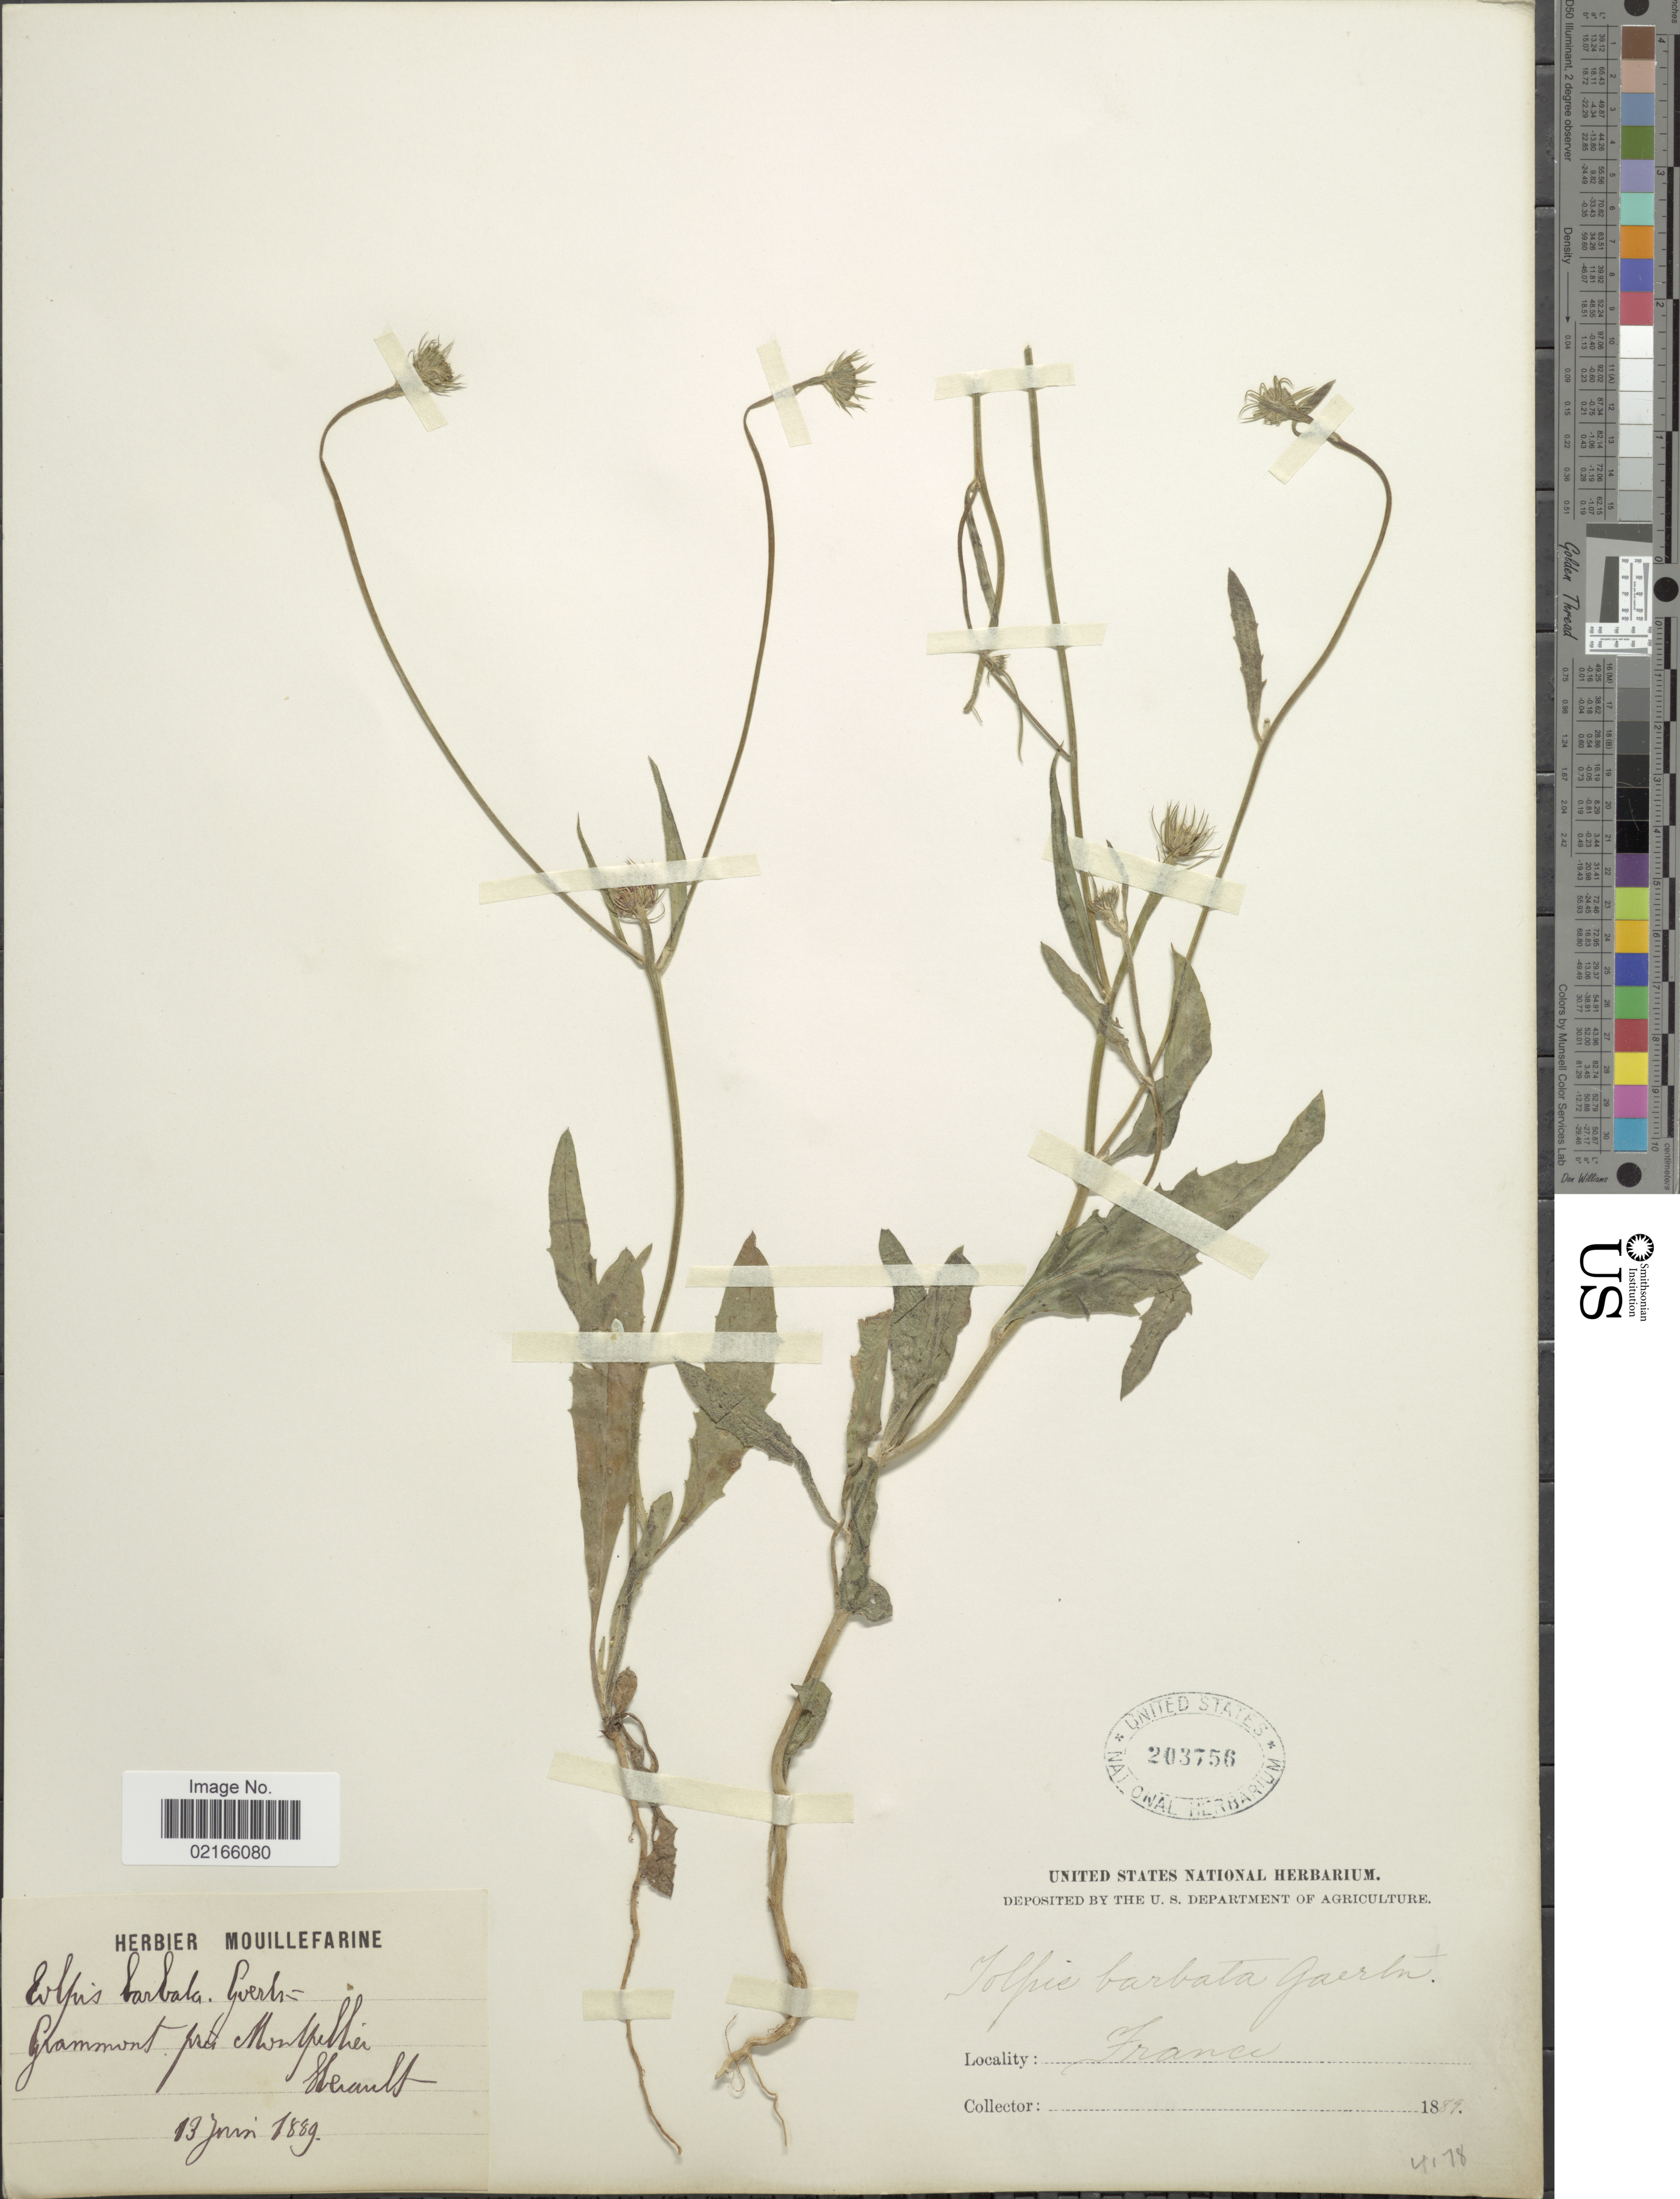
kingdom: Plantae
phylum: Tracheophyta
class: Magnoliopsida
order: Asterales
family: Asteraceae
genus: Tolpis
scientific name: Tolpis barbata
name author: (L.) Gaertn.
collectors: ex herb. Mouillefarine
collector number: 4178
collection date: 1889-06-13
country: France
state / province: Occitanie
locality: Grammont près Montpellier, Hérault.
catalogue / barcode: US 203756